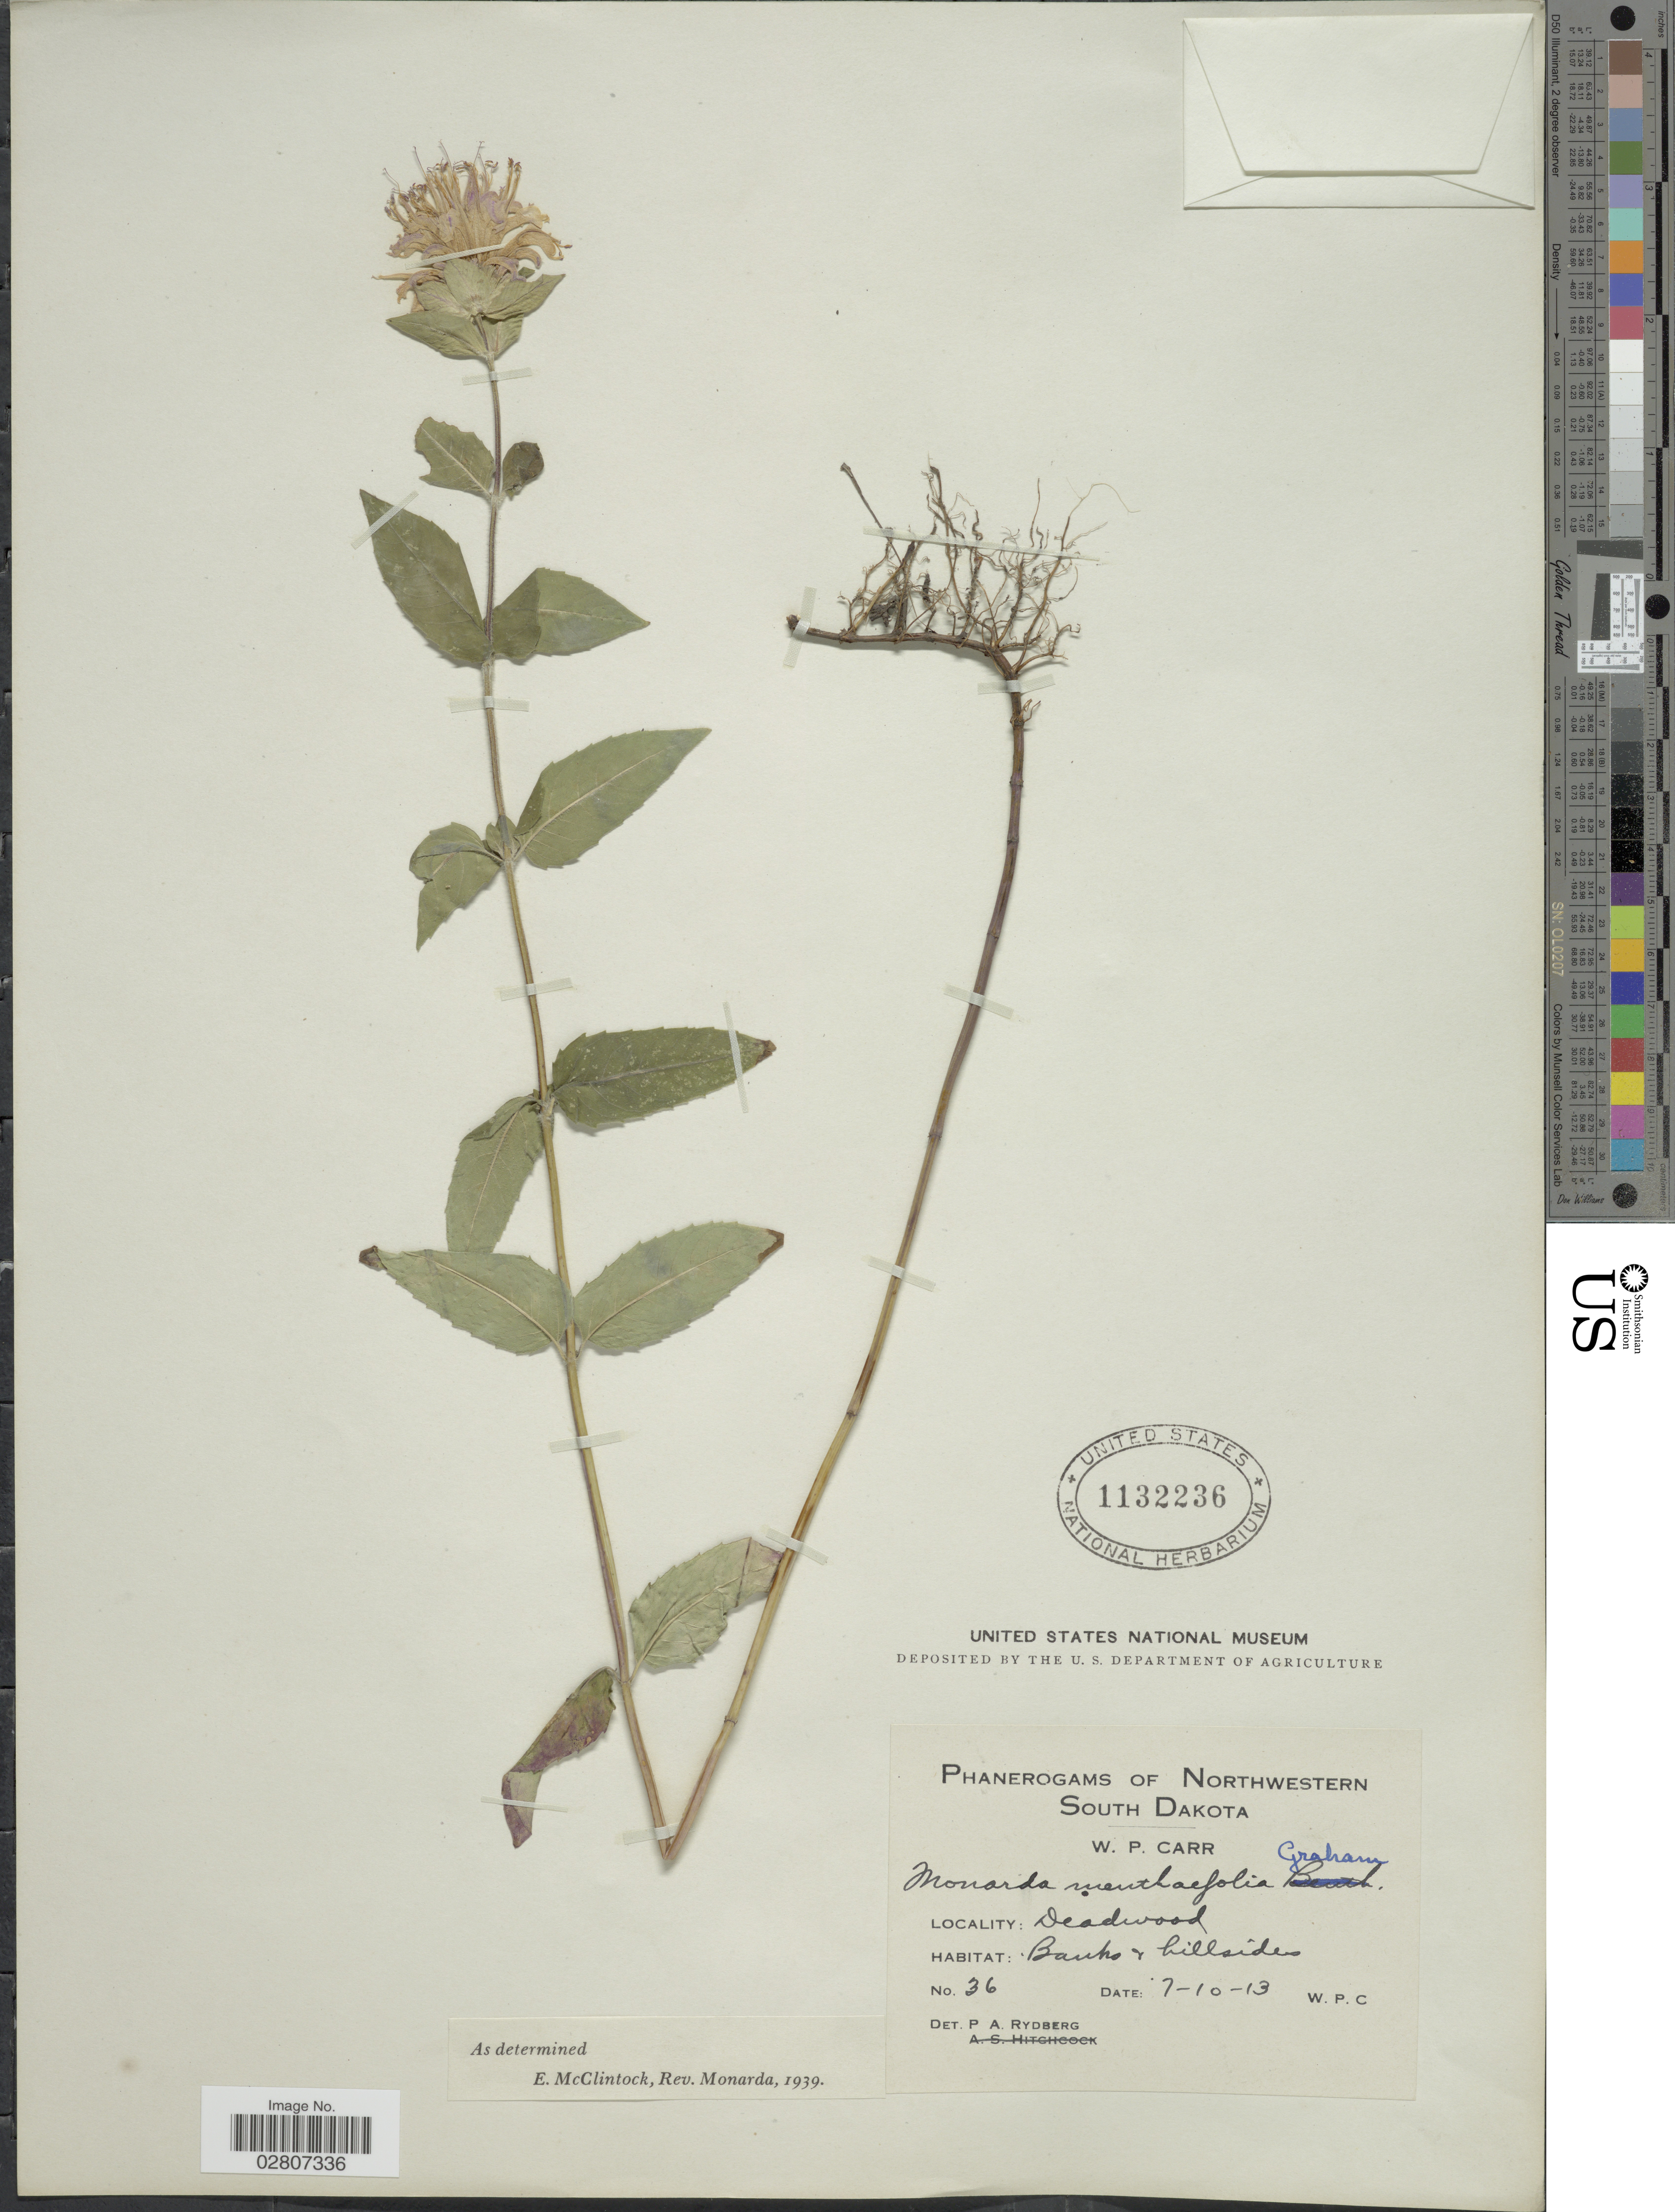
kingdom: Plantae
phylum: Tracheophyta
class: Magnoliopsida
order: Lamiales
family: Lamiaceae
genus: Monarda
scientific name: Monarda fistulosa var. menthifolia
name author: (Graham) Fernald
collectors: W. Carr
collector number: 36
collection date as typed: Transcribed d/m/y: 10/7/13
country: United States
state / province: South Dakota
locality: Phanerogams of Northwestern South Dakota. Deadwood.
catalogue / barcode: US 1132236